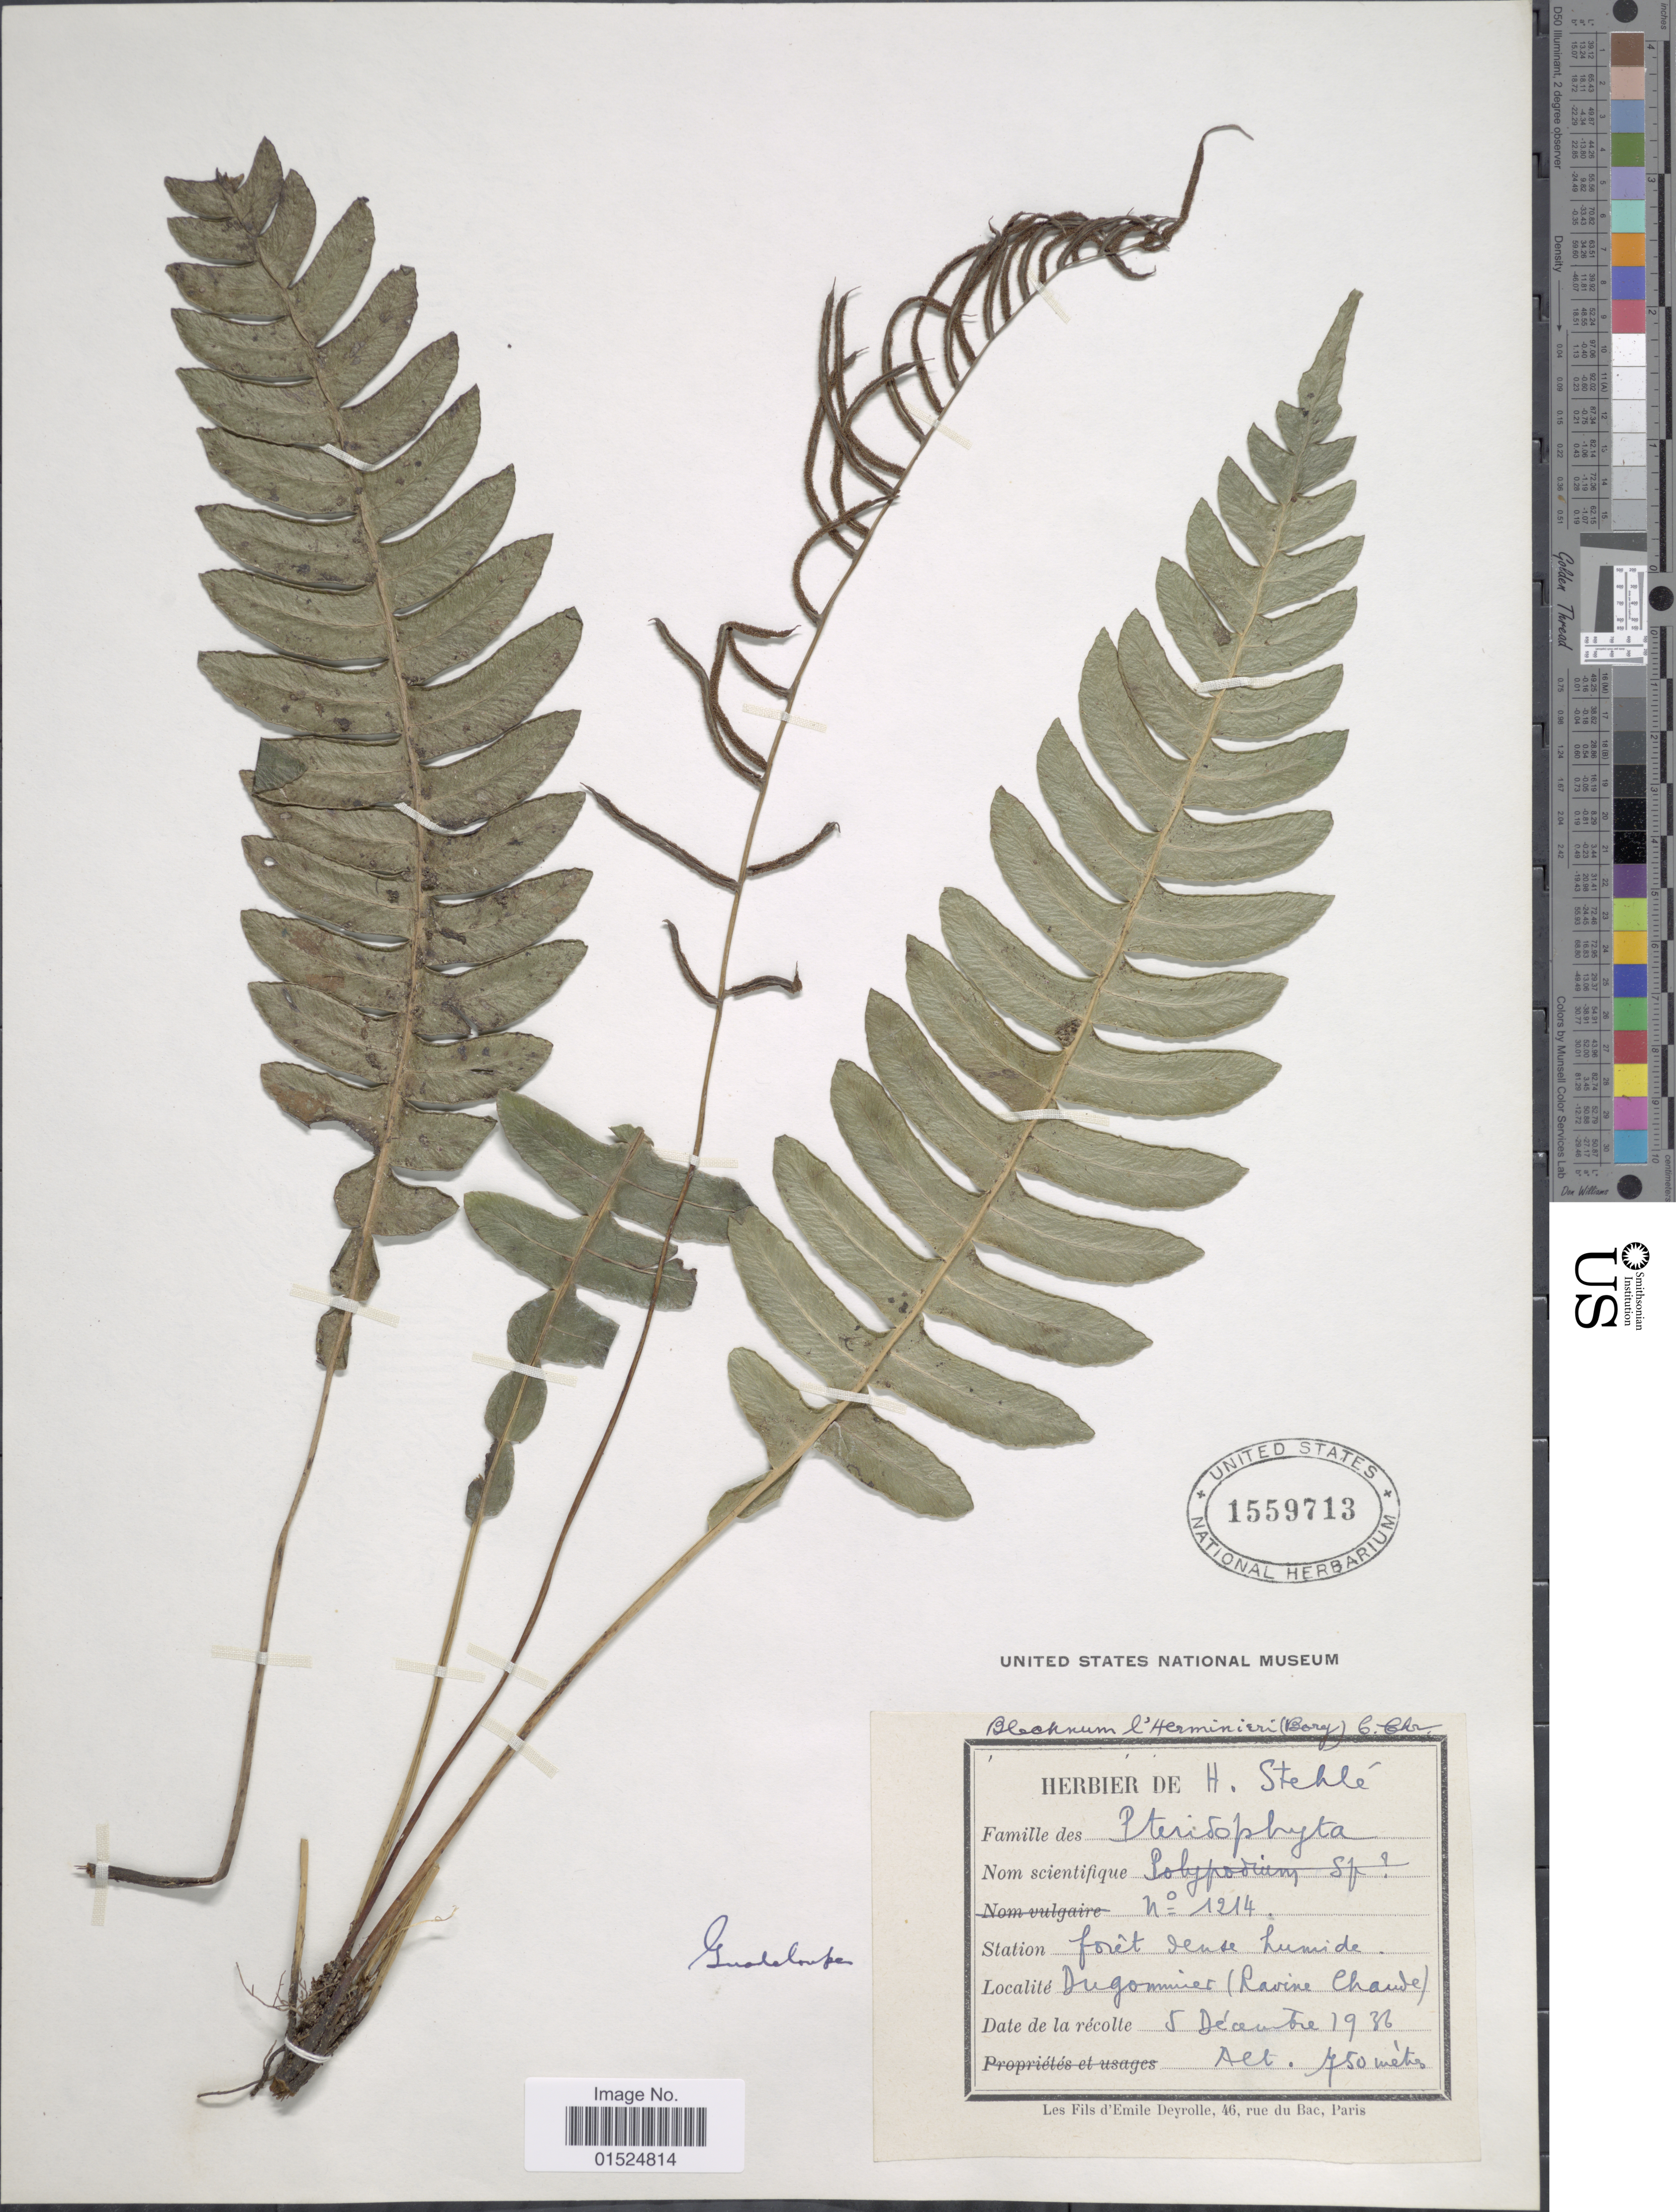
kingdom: Plantae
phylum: Tracheophyta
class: Polypodiopsida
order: Polypodiales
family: Blechnaceae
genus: Blechnum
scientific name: Blechnum l'herminieri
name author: (Bory) C. Chr.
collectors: ex herb. H. Stehlé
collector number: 1214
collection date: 1936-12-05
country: Guadeloupe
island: Leeward Is.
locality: Dugommier (Ravine Chaude).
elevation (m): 750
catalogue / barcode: US 1559713